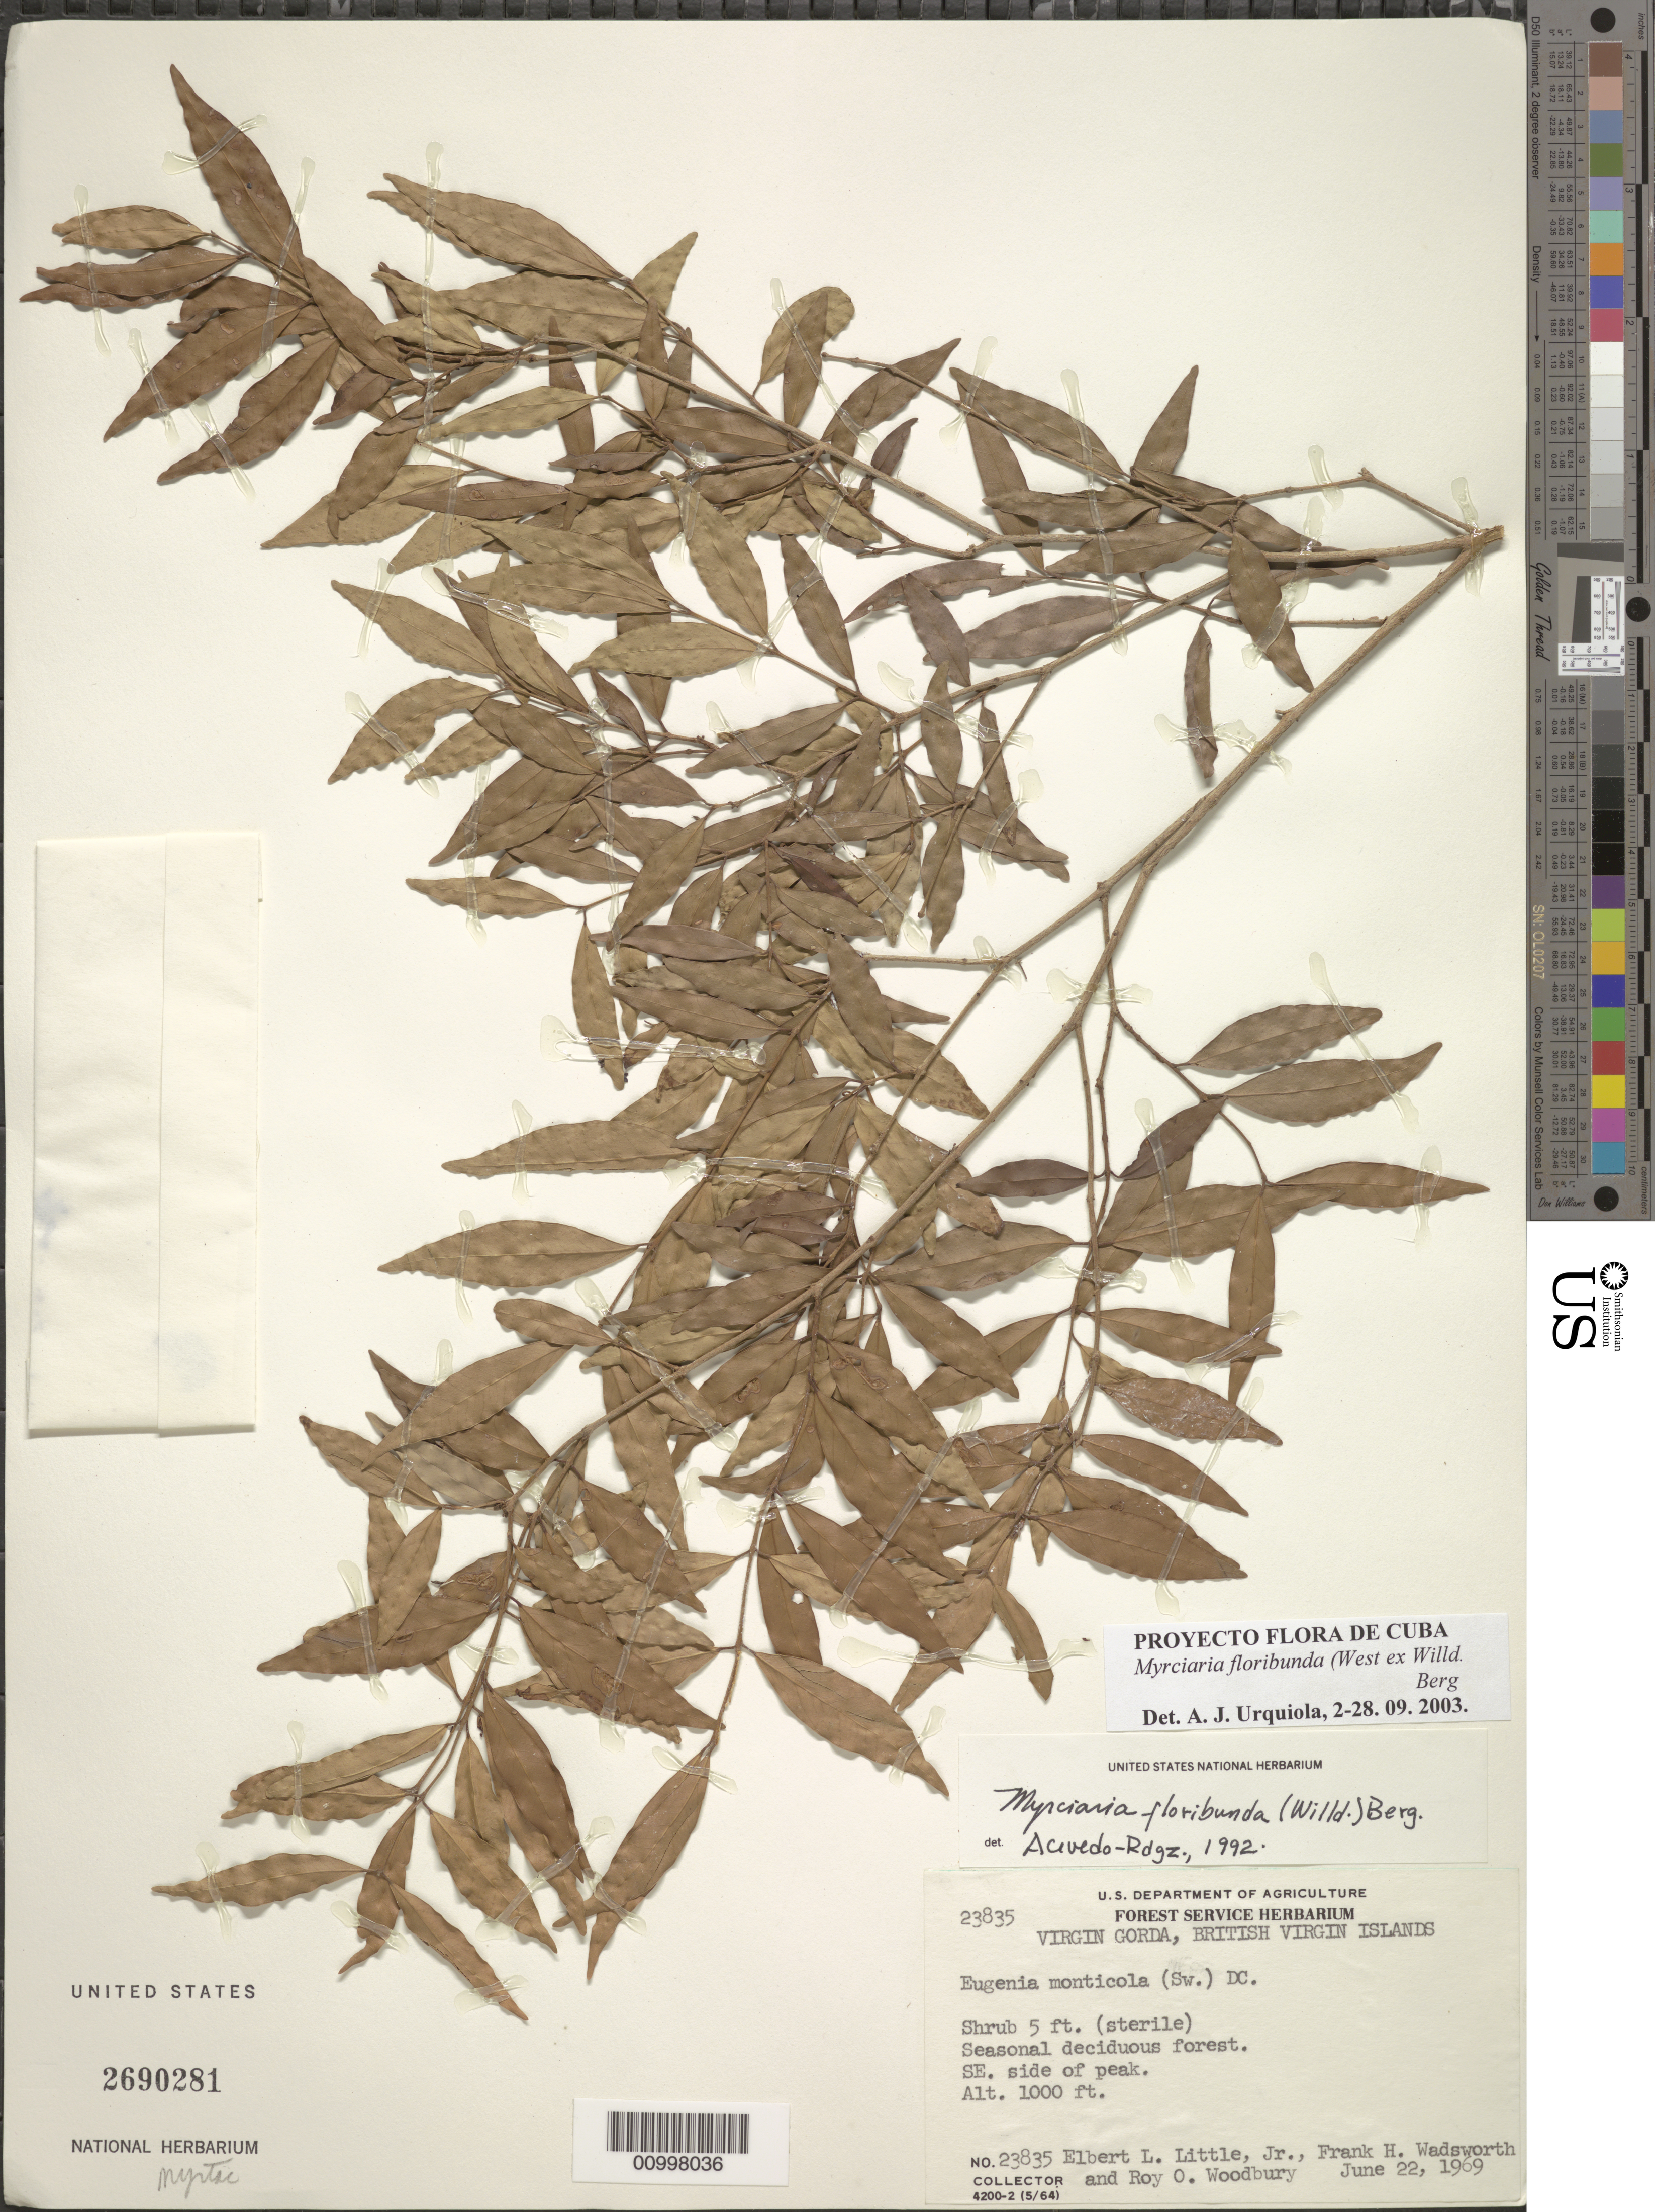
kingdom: Plantae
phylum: Tracheophyta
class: Magnoliopsida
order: Myrtales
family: Myrtaceae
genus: Myrciaria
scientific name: Myrciaria floribunda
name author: (H. West ex Willd.) O. Berg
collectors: E. L. Little, F. Wadsworth & R. O. Woodbury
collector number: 23835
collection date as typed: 22 Jun 1969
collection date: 1969-06-22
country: British Virgin Islands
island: Virgin Gorda I.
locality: Southeast side of peak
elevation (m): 305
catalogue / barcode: US 2690281